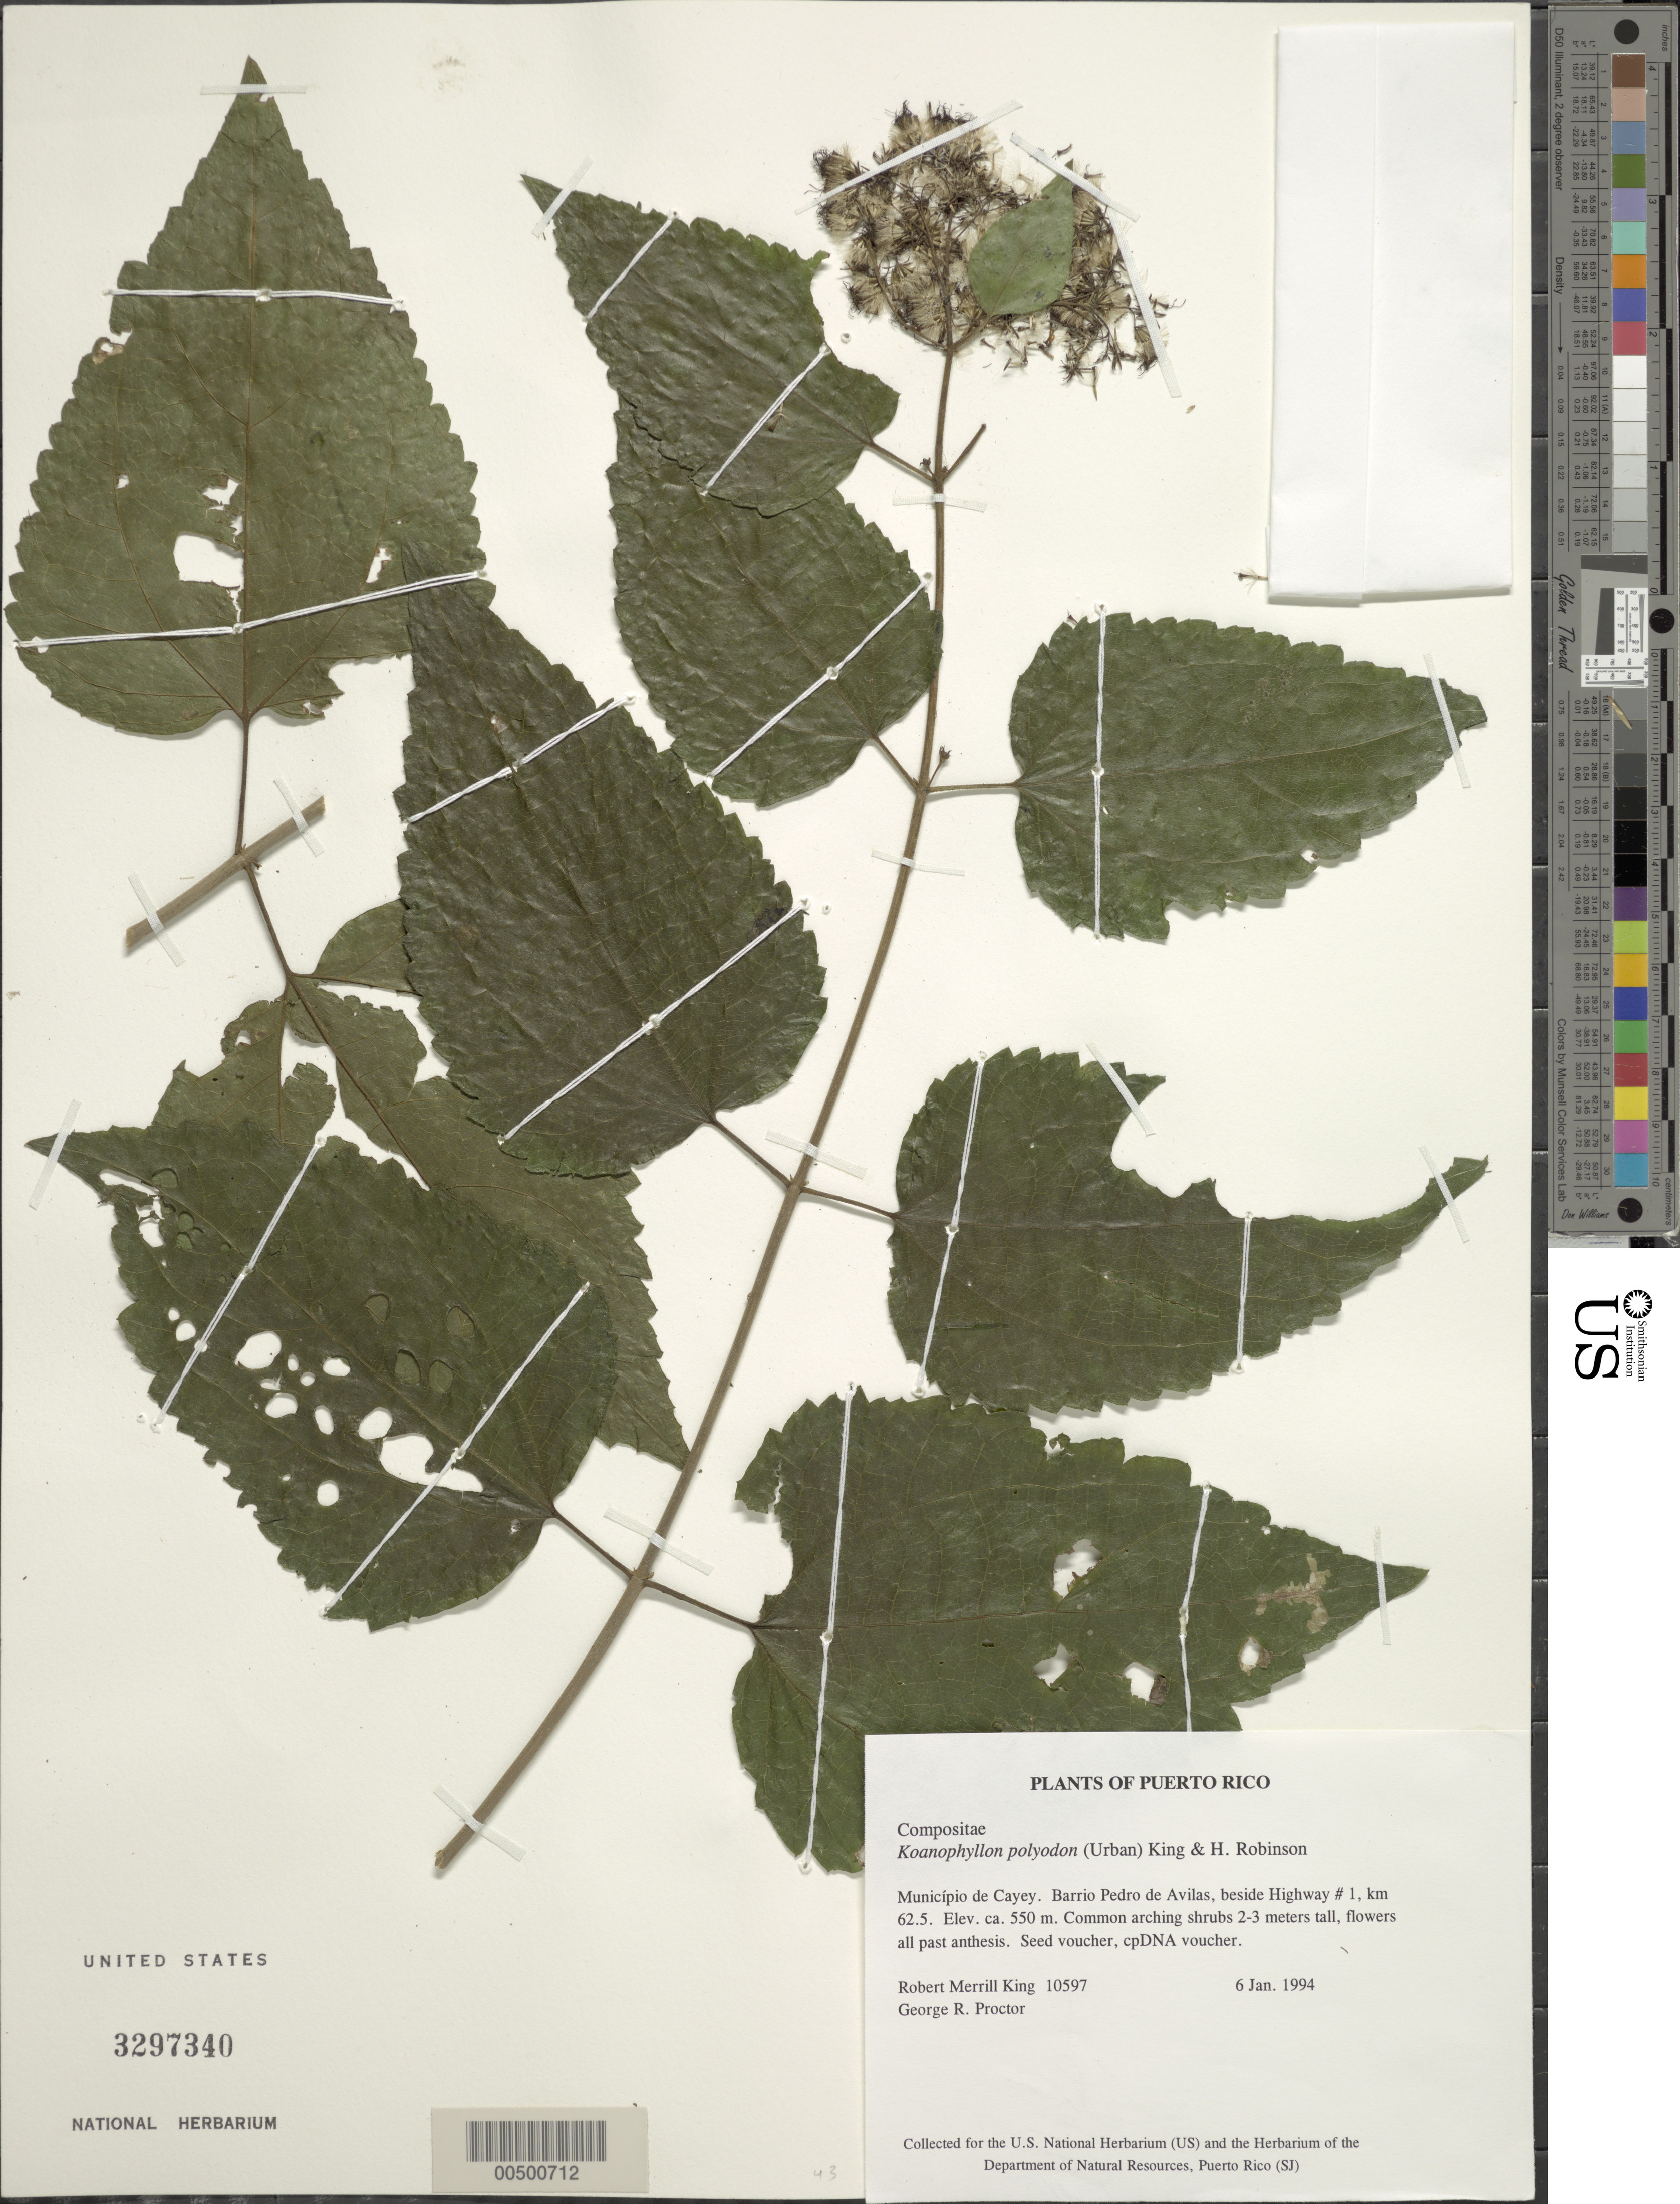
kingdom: Plantae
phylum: Tracheophyta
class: Magnoliopsida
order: Asterales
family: Asteraceae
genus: Koanophyllon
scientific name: Koanophyllon polyodon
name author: (Urb.) R.M. King & H. Rob.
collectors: R. M. King & G. Proctor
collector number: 10597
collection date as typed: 06 Jan 1994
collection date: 1994-01-06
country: Puerto Rico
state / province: Cayey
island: Greater Antilles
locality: Barrio Pedro de Avilas, beside Highway # 1, km 62.5, Cayey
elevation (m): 550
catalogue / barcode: US 3297340